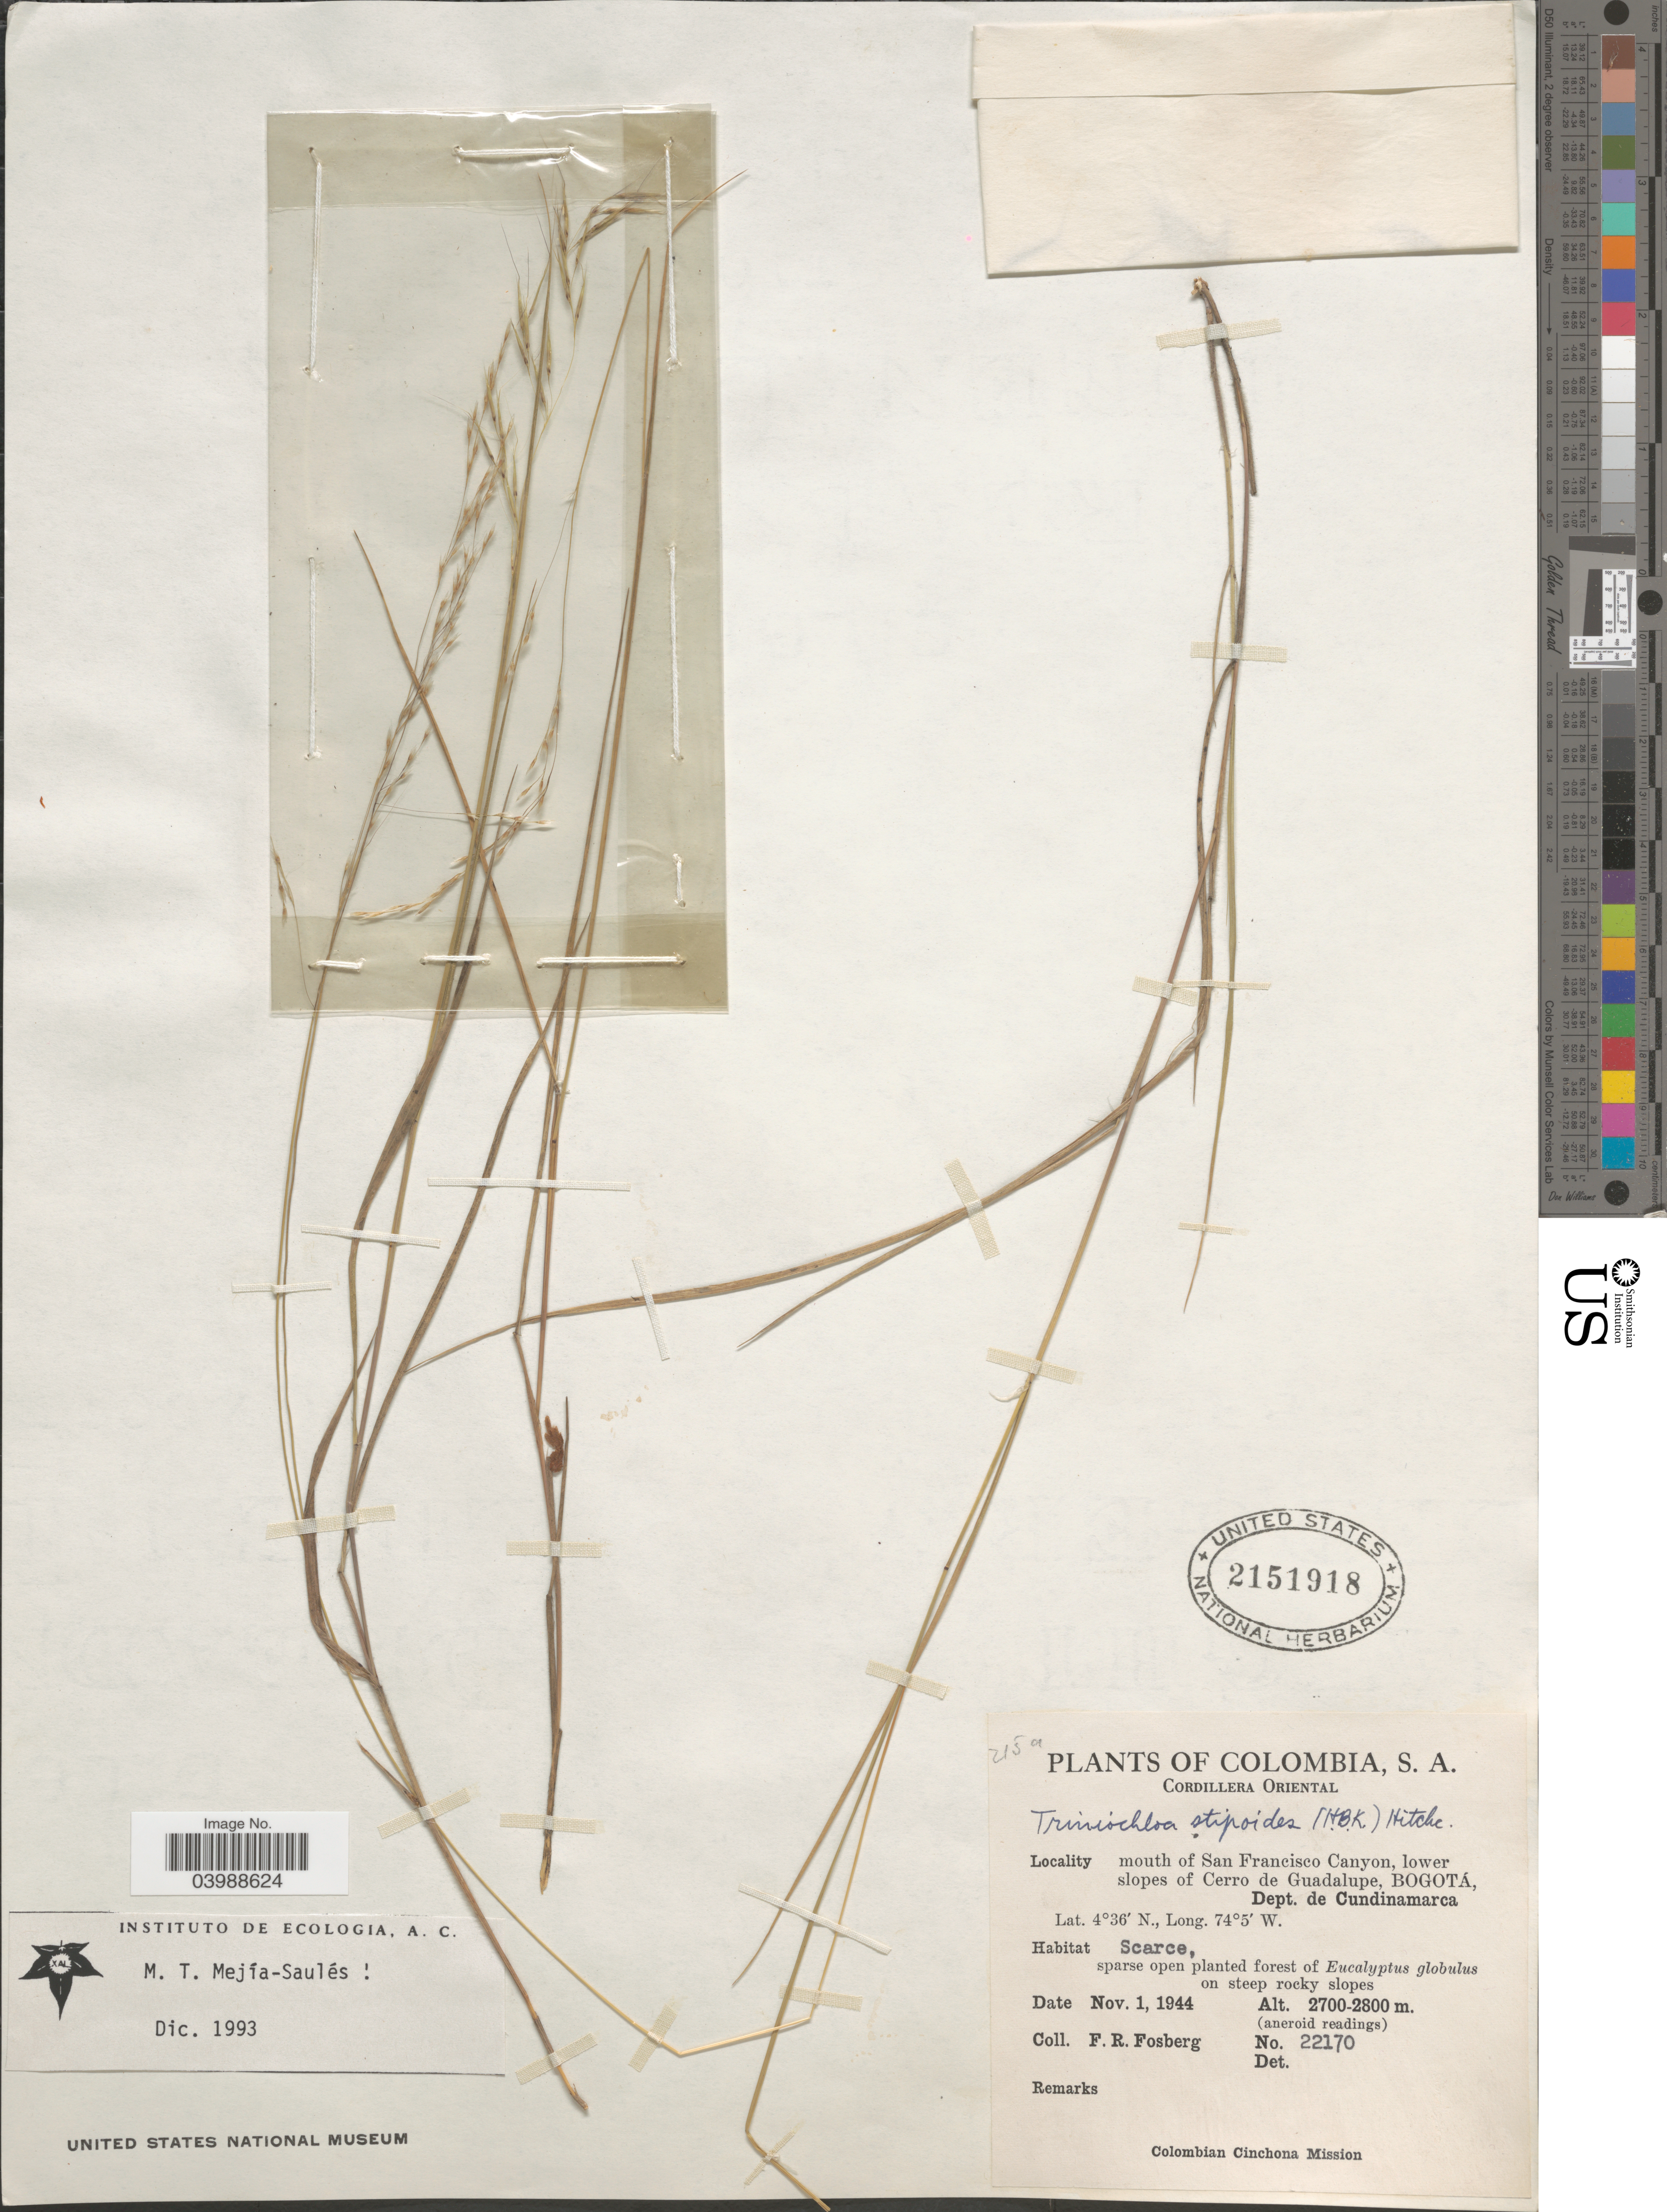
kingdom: Plantae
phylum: Tracheophyta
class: Liliopsida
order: Poales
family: Poaceae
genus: Triniochloa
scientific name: Triniochloa stipoides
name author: (Kunth) Hitchc.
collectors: F. R. Fosberg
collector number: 22170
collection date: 1944-11-01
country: Colombia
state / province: Cundinamarca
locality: Cordillera Oriental. Mouth of San Francisco Canyon, lower slopes of Cerro de Guadalupe, Bogotá, Dept. de Cundinamarca.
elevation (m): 2700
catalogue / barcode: US 2151918